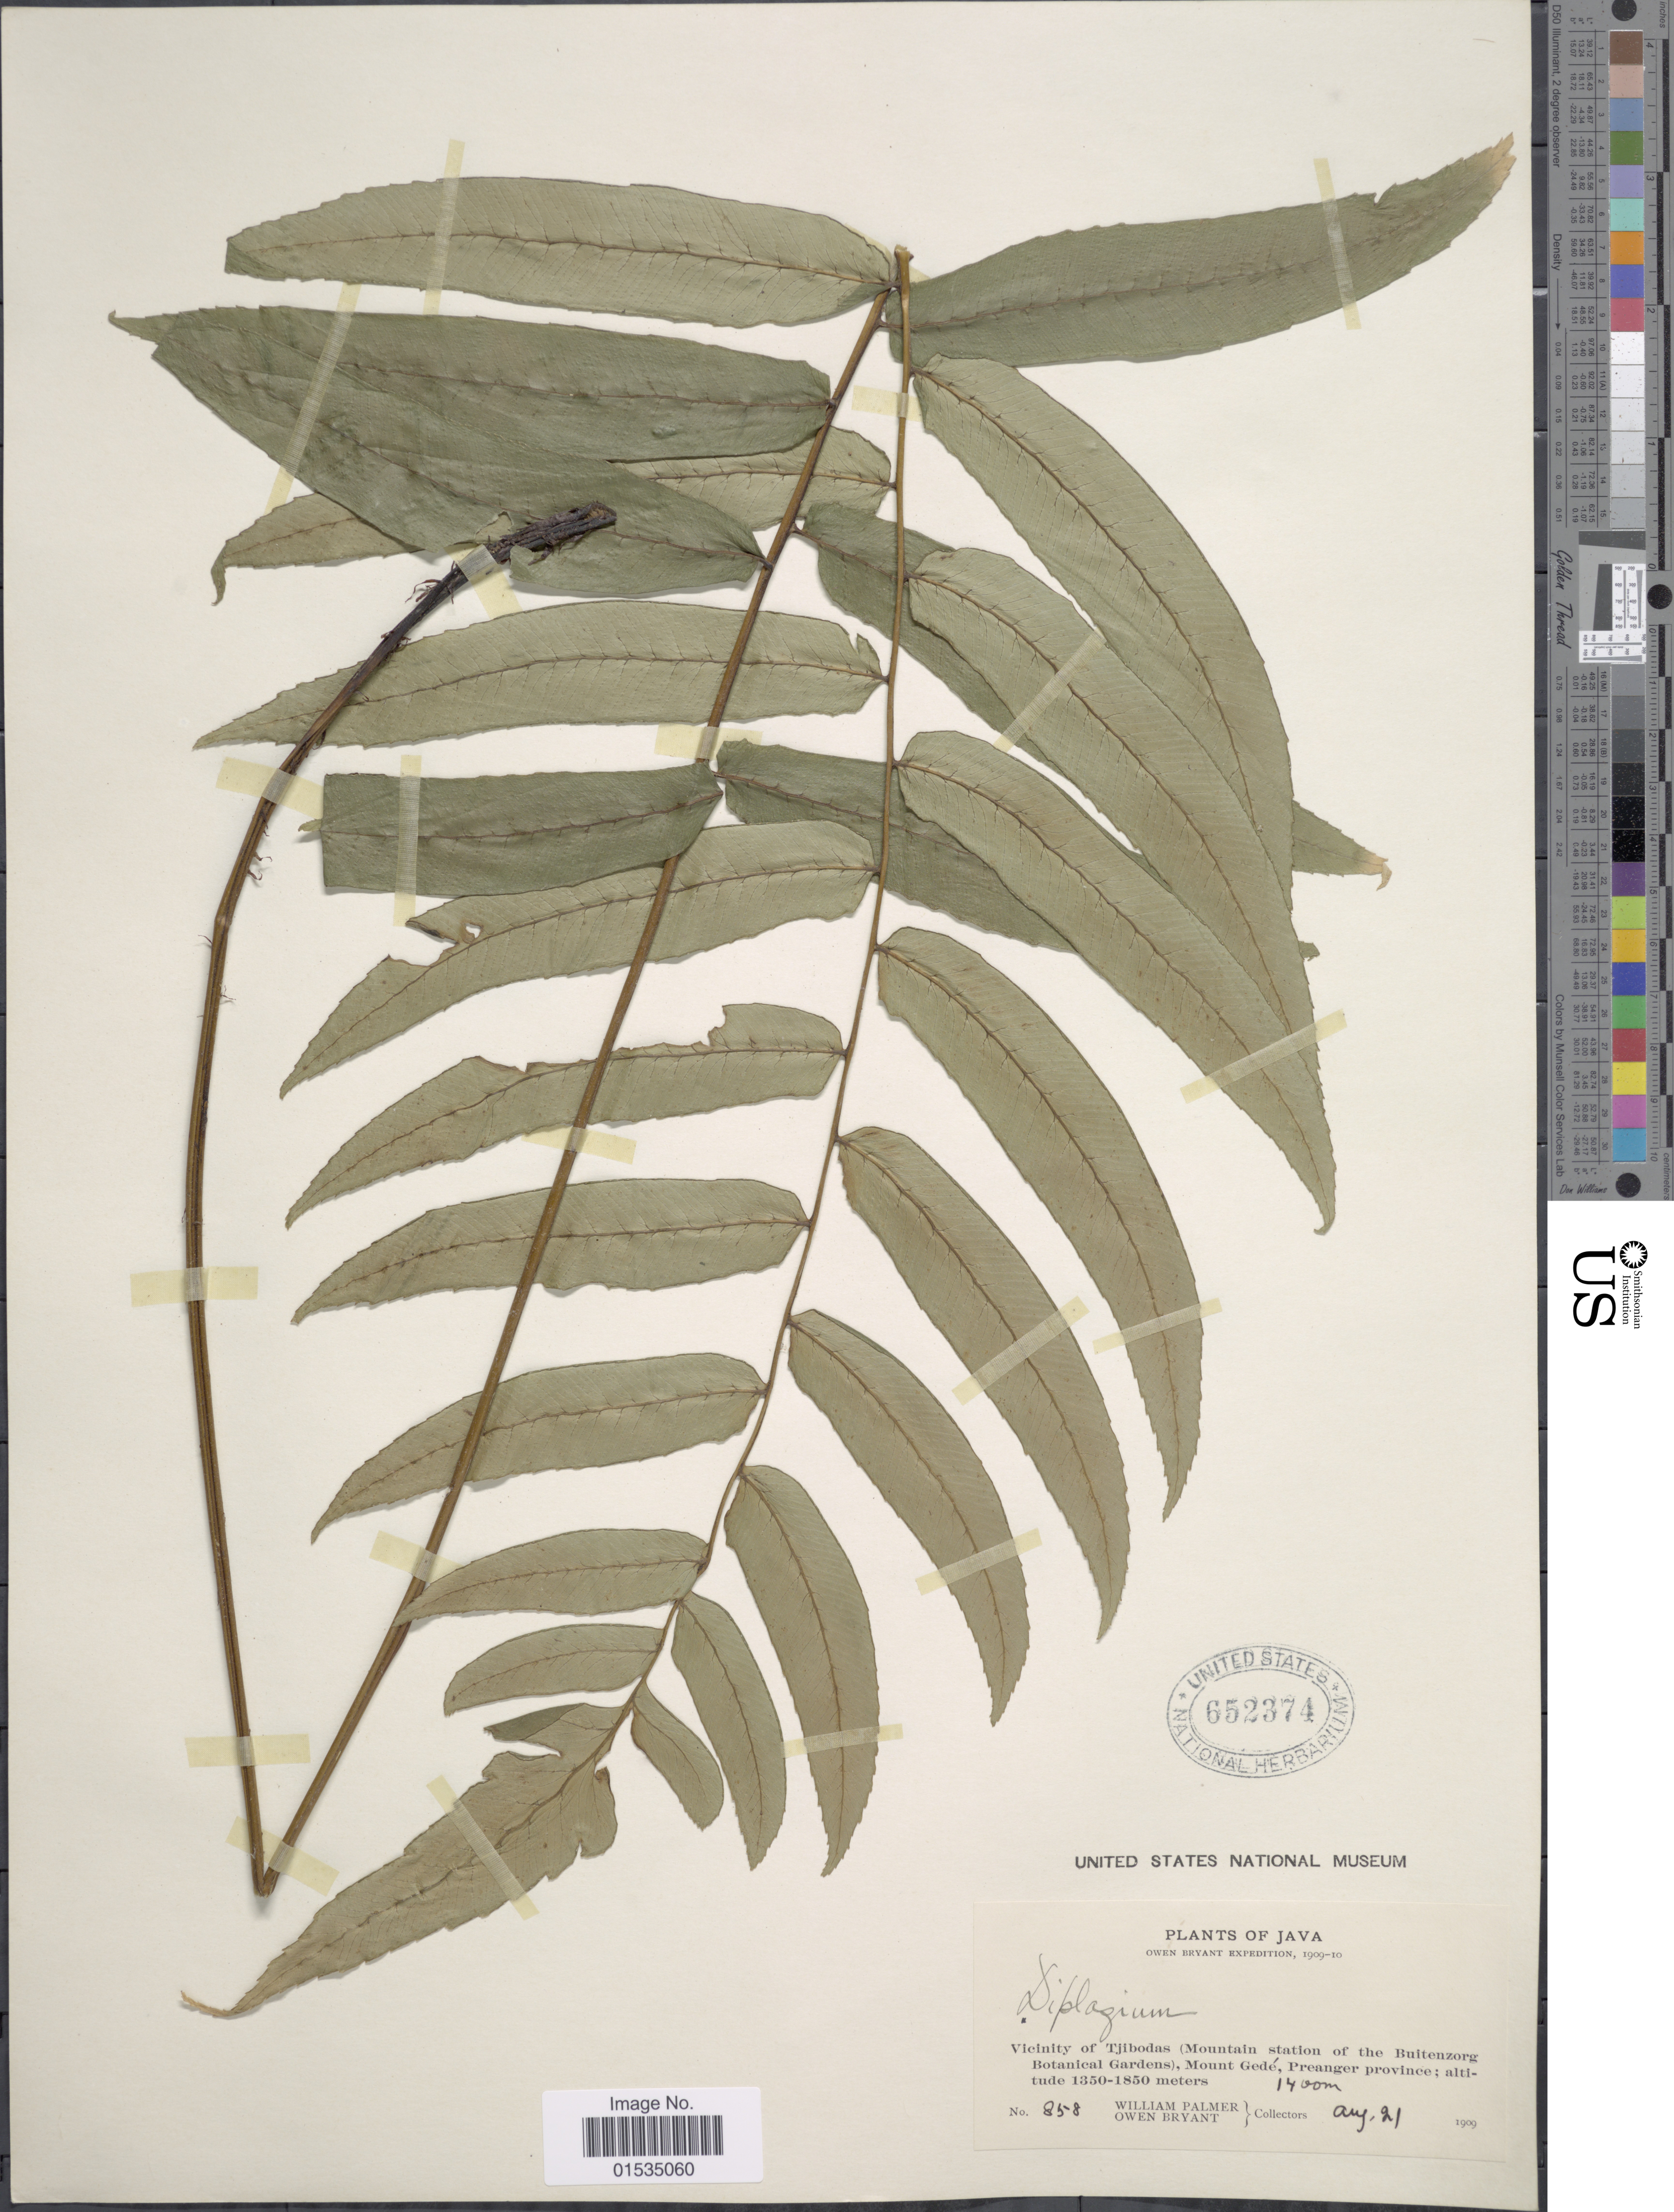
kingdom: Plantae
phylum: Tracheophyta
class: Polypodiopsida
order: Polypodiales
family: Athyriaceae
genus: Diplazium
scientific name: Diplazium pallidum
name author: (Blume) T. Moore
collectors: W. Palmer & O. Bryant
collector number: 858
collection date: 1909-08-21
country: Indonesia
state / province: Java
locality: Vicinity of Tjibodas (Mountain stationn of the Buitenzorg Botanical Garden), Mount Gedé, Preanger Province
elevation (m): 1400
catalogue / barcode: US 652374